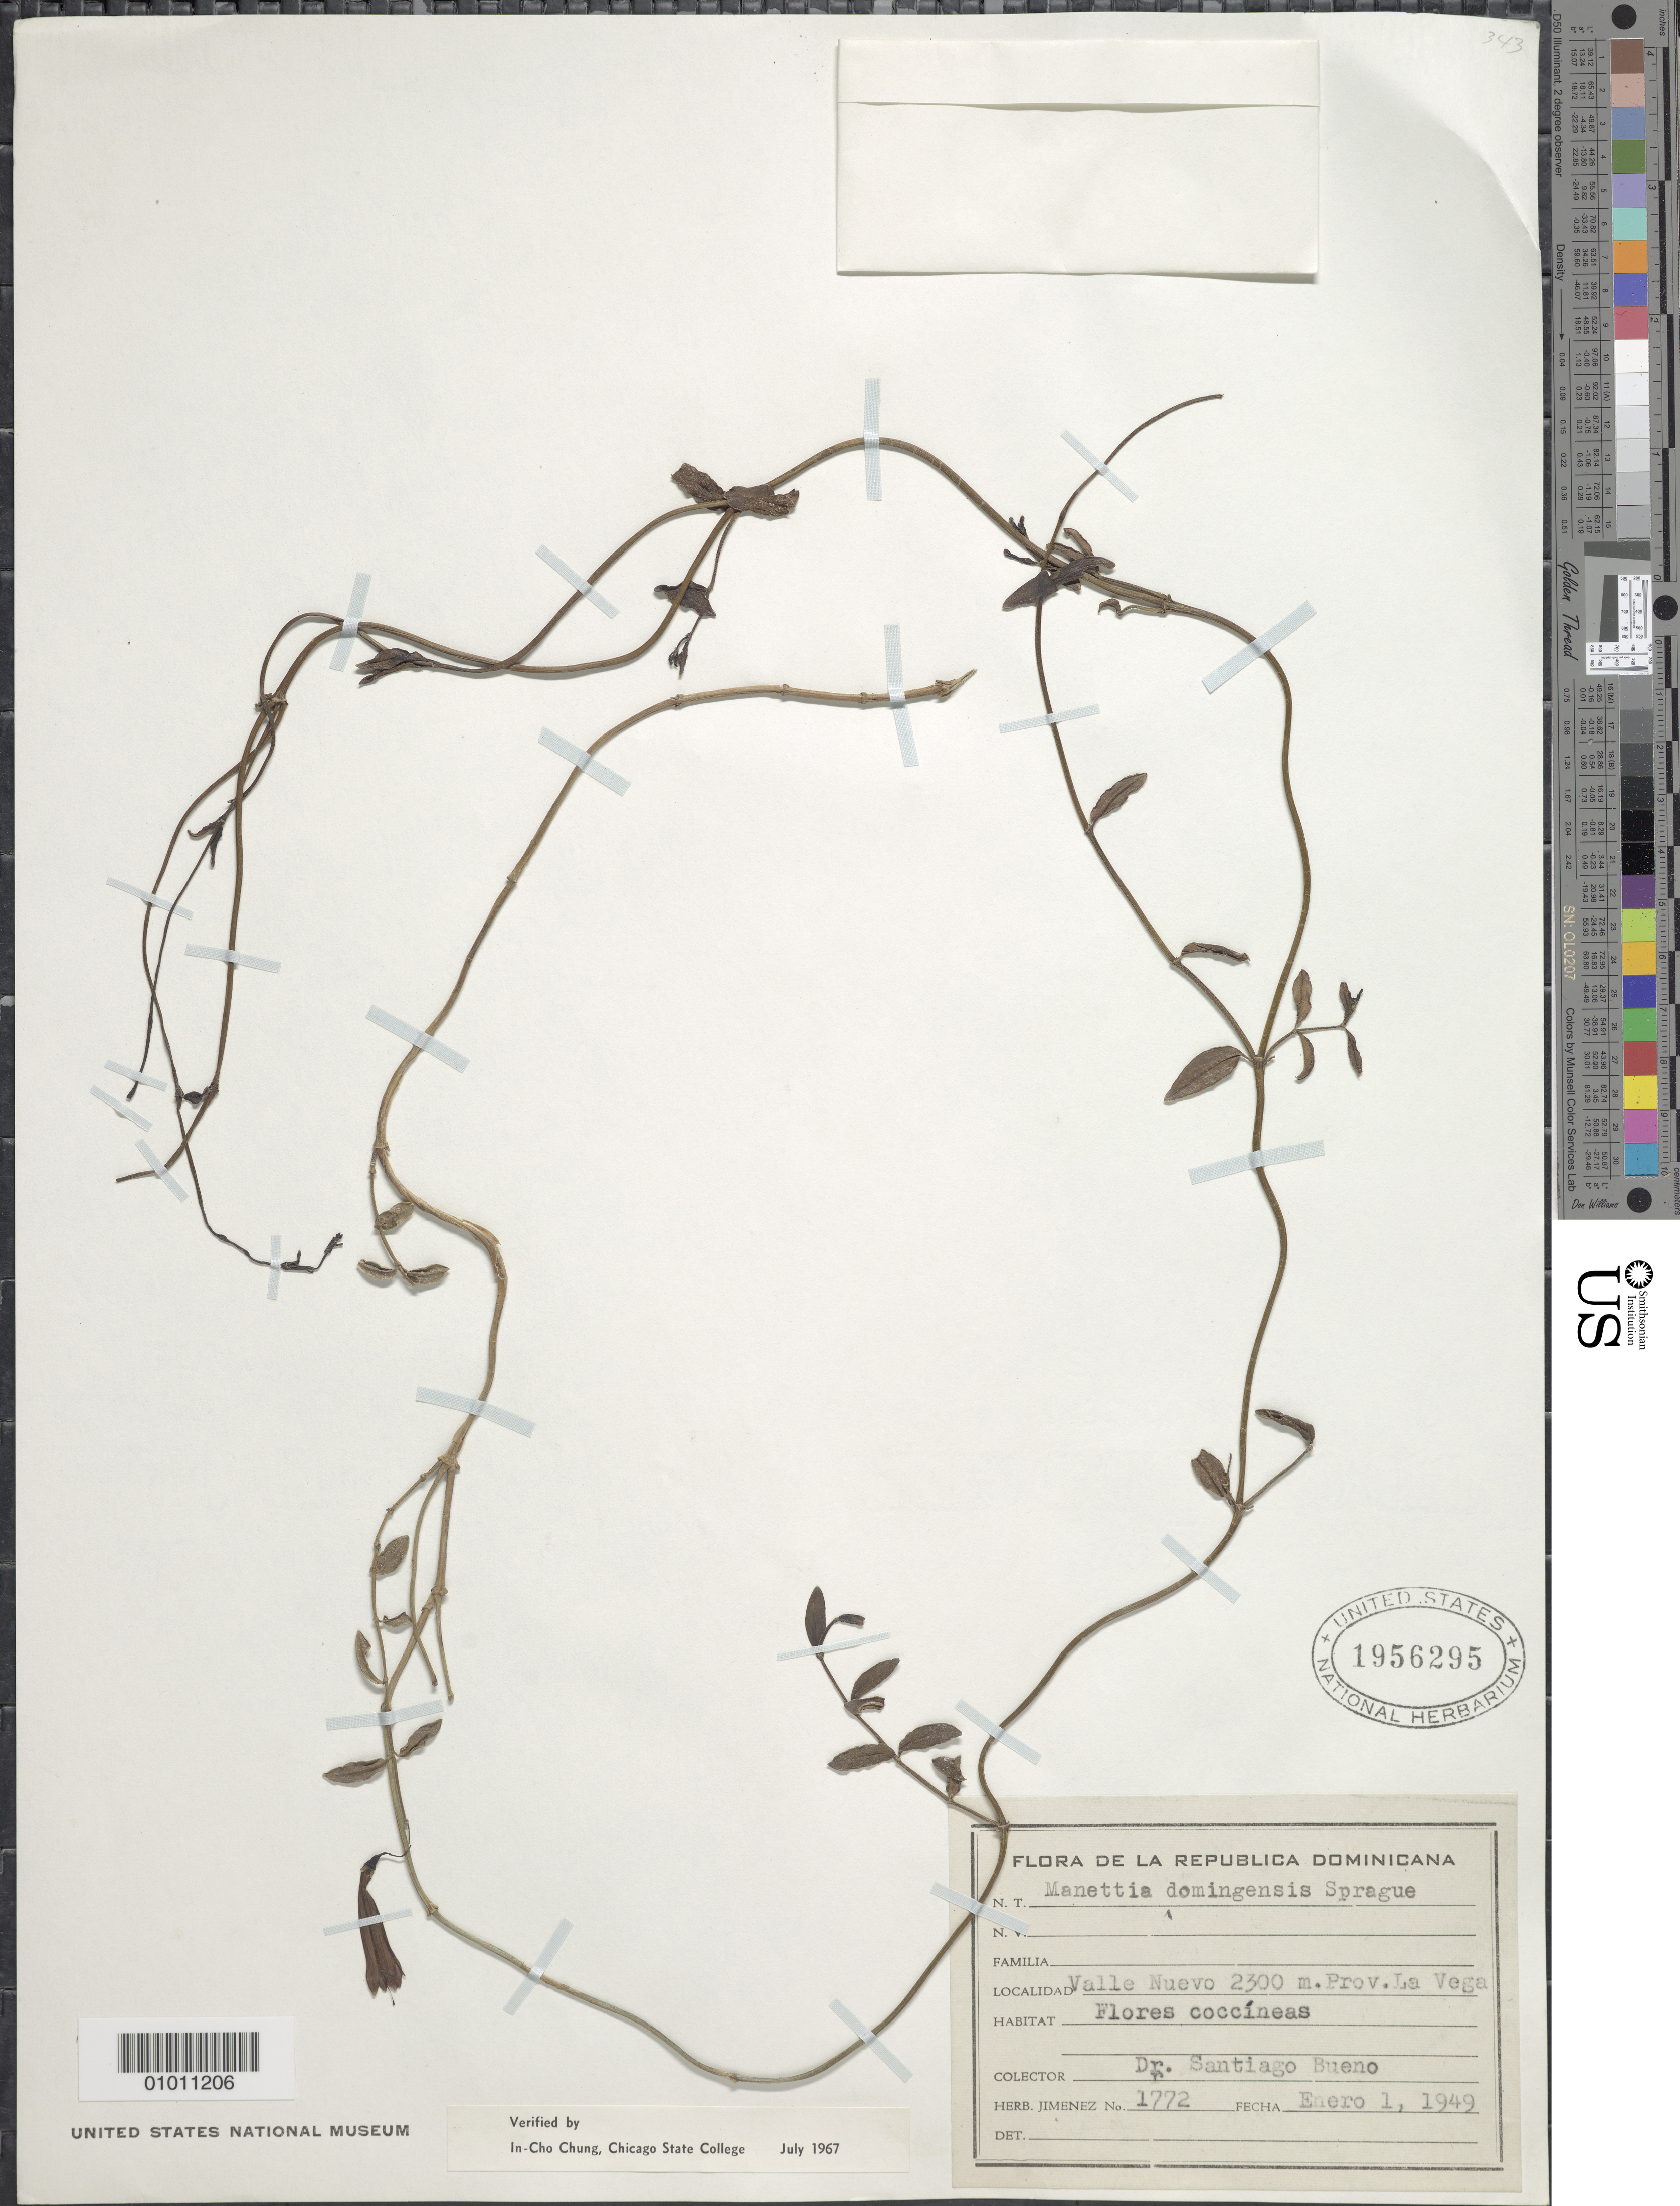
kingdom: Plantae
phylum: Tracheophyta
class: Magnoliopsida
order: Gentianales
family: Rubiaceae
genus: Manettia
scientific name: Manettia domingensis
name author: Sprague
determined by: Chung, I.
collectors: S. Bueno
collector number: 1772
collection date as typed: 01 Jan 1949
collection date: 1949-01-01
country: Dominican Republic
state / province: La Vega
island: Hispaniola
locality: Valle Nuevo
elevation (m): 2300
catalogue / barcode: US 1956295